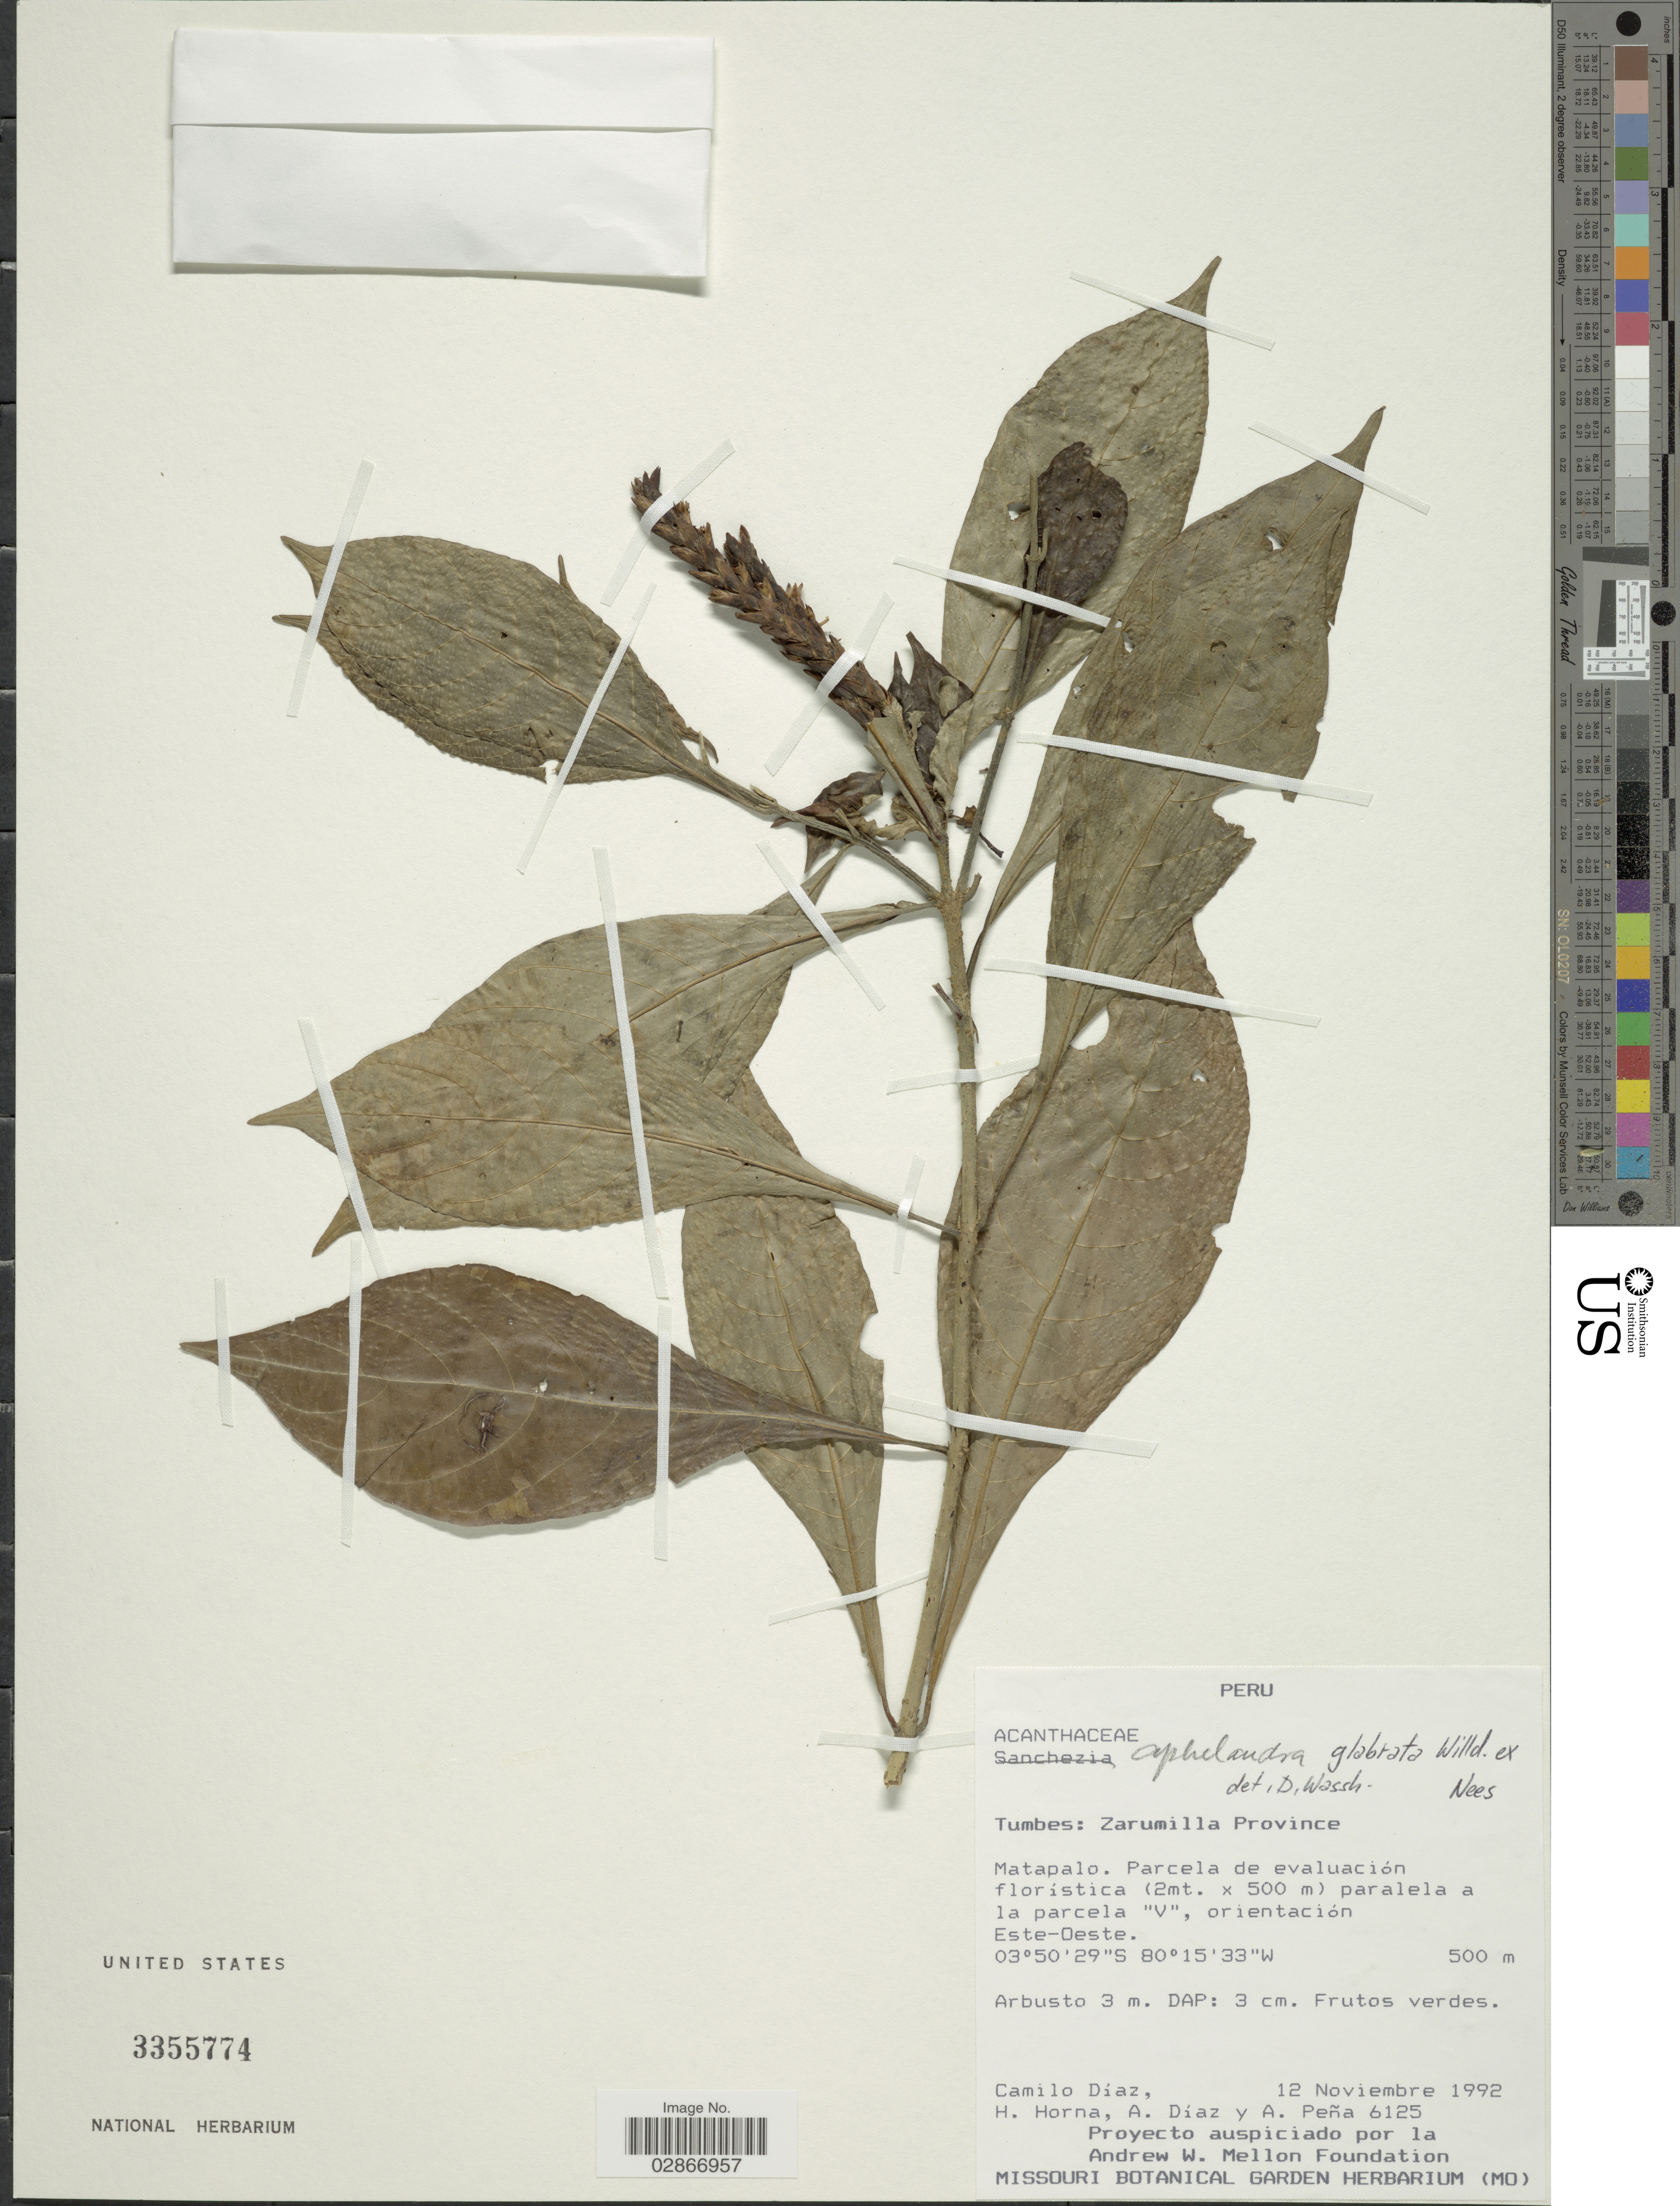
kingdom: Plantae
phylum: Tracheophyta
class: Magnoliopsida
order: Lamiales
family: Acanthaceae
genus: Aphelandra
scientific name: Aphelandra glabrata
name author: Willd. ex Nees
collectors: C. Díaz, H. Horna, A. Díaz & A. Peña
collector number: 6125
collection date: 1992-11-12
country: Peru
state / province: Tumbes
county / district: Zarumilla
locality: Zarumilla Province. Matapalo. Paralela a la parcela "V", Orientación Este-Oeste.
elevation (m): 500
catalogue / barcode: US 3355774